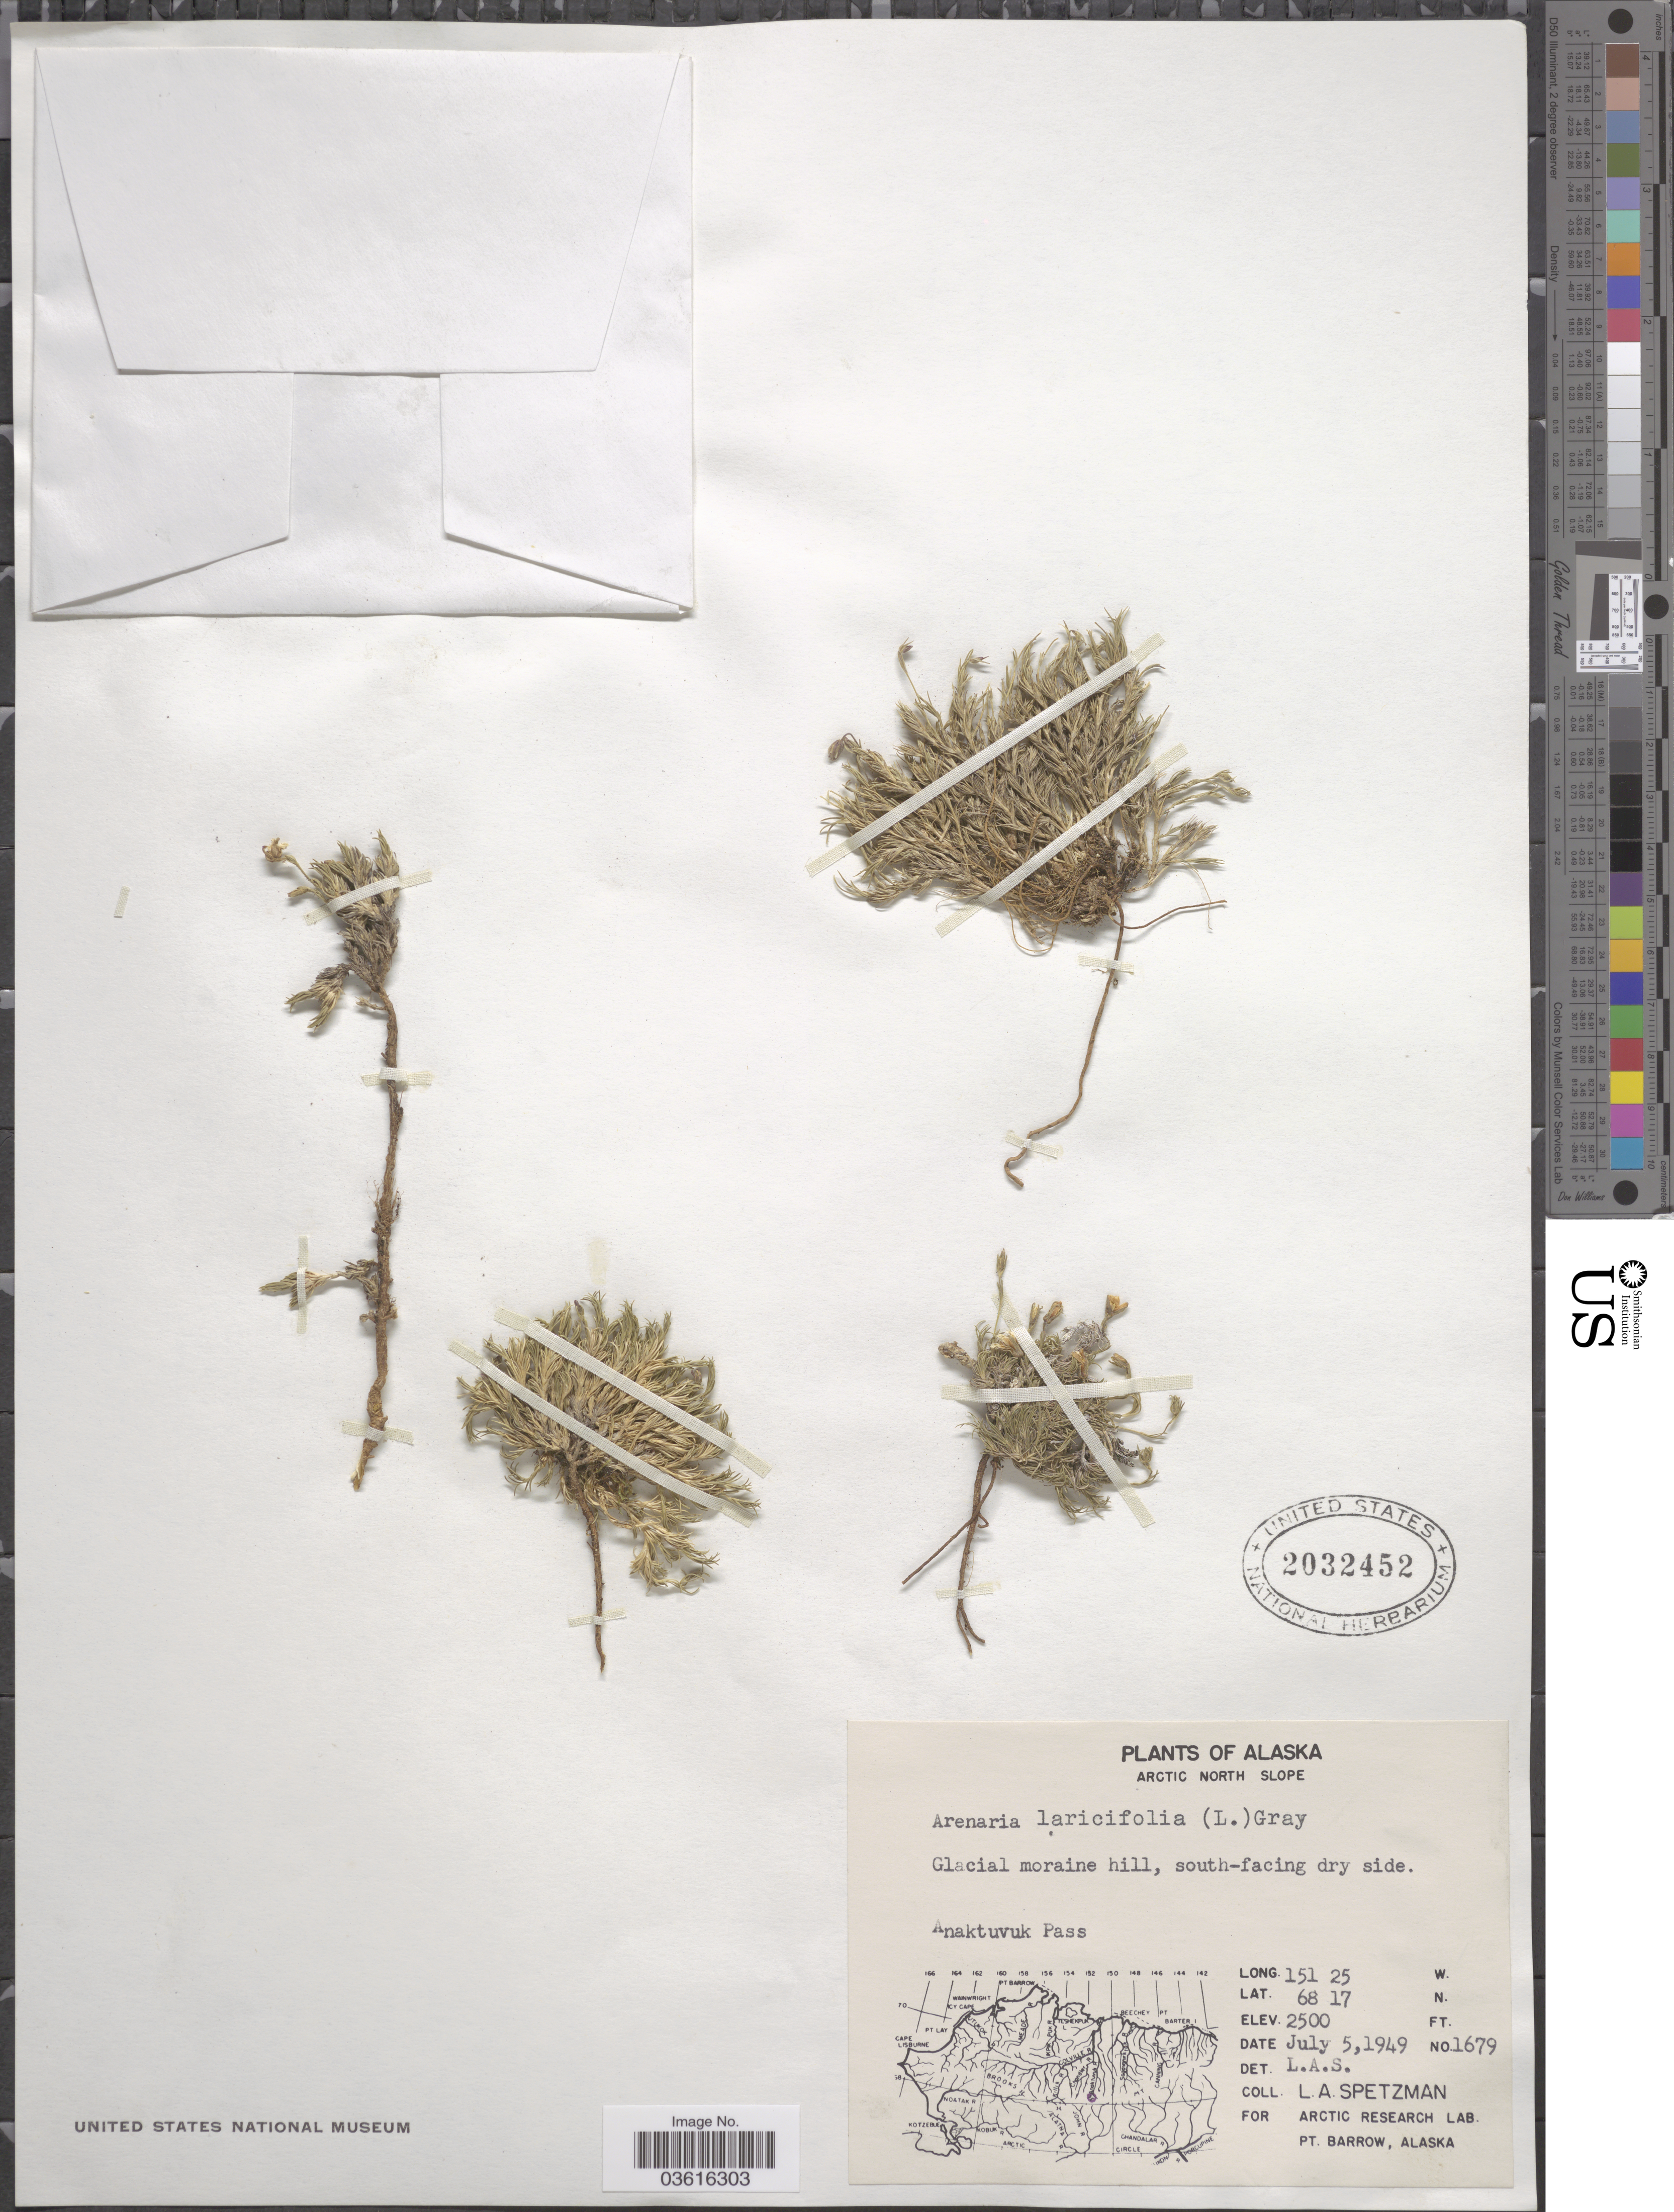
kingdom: Plantae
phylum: Tracheophyta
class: Magnoliopsida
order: Caryophyllales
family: Caryophyllaceae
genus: Cherleria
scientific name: Cherleria yukonensis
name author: (Hultén) A.J. Moore & Dillenb.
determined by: Strong, Mark T., (BOT), Smithsonian Institution - National Museum of Natural History (UNITED STATES)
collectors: L. Spetzman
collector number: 1679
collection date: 1949-07-05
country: United States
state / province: Alaska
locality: Arctic North slope. Anaktuvuk Pass.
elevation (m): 762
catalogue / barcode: US 2032452